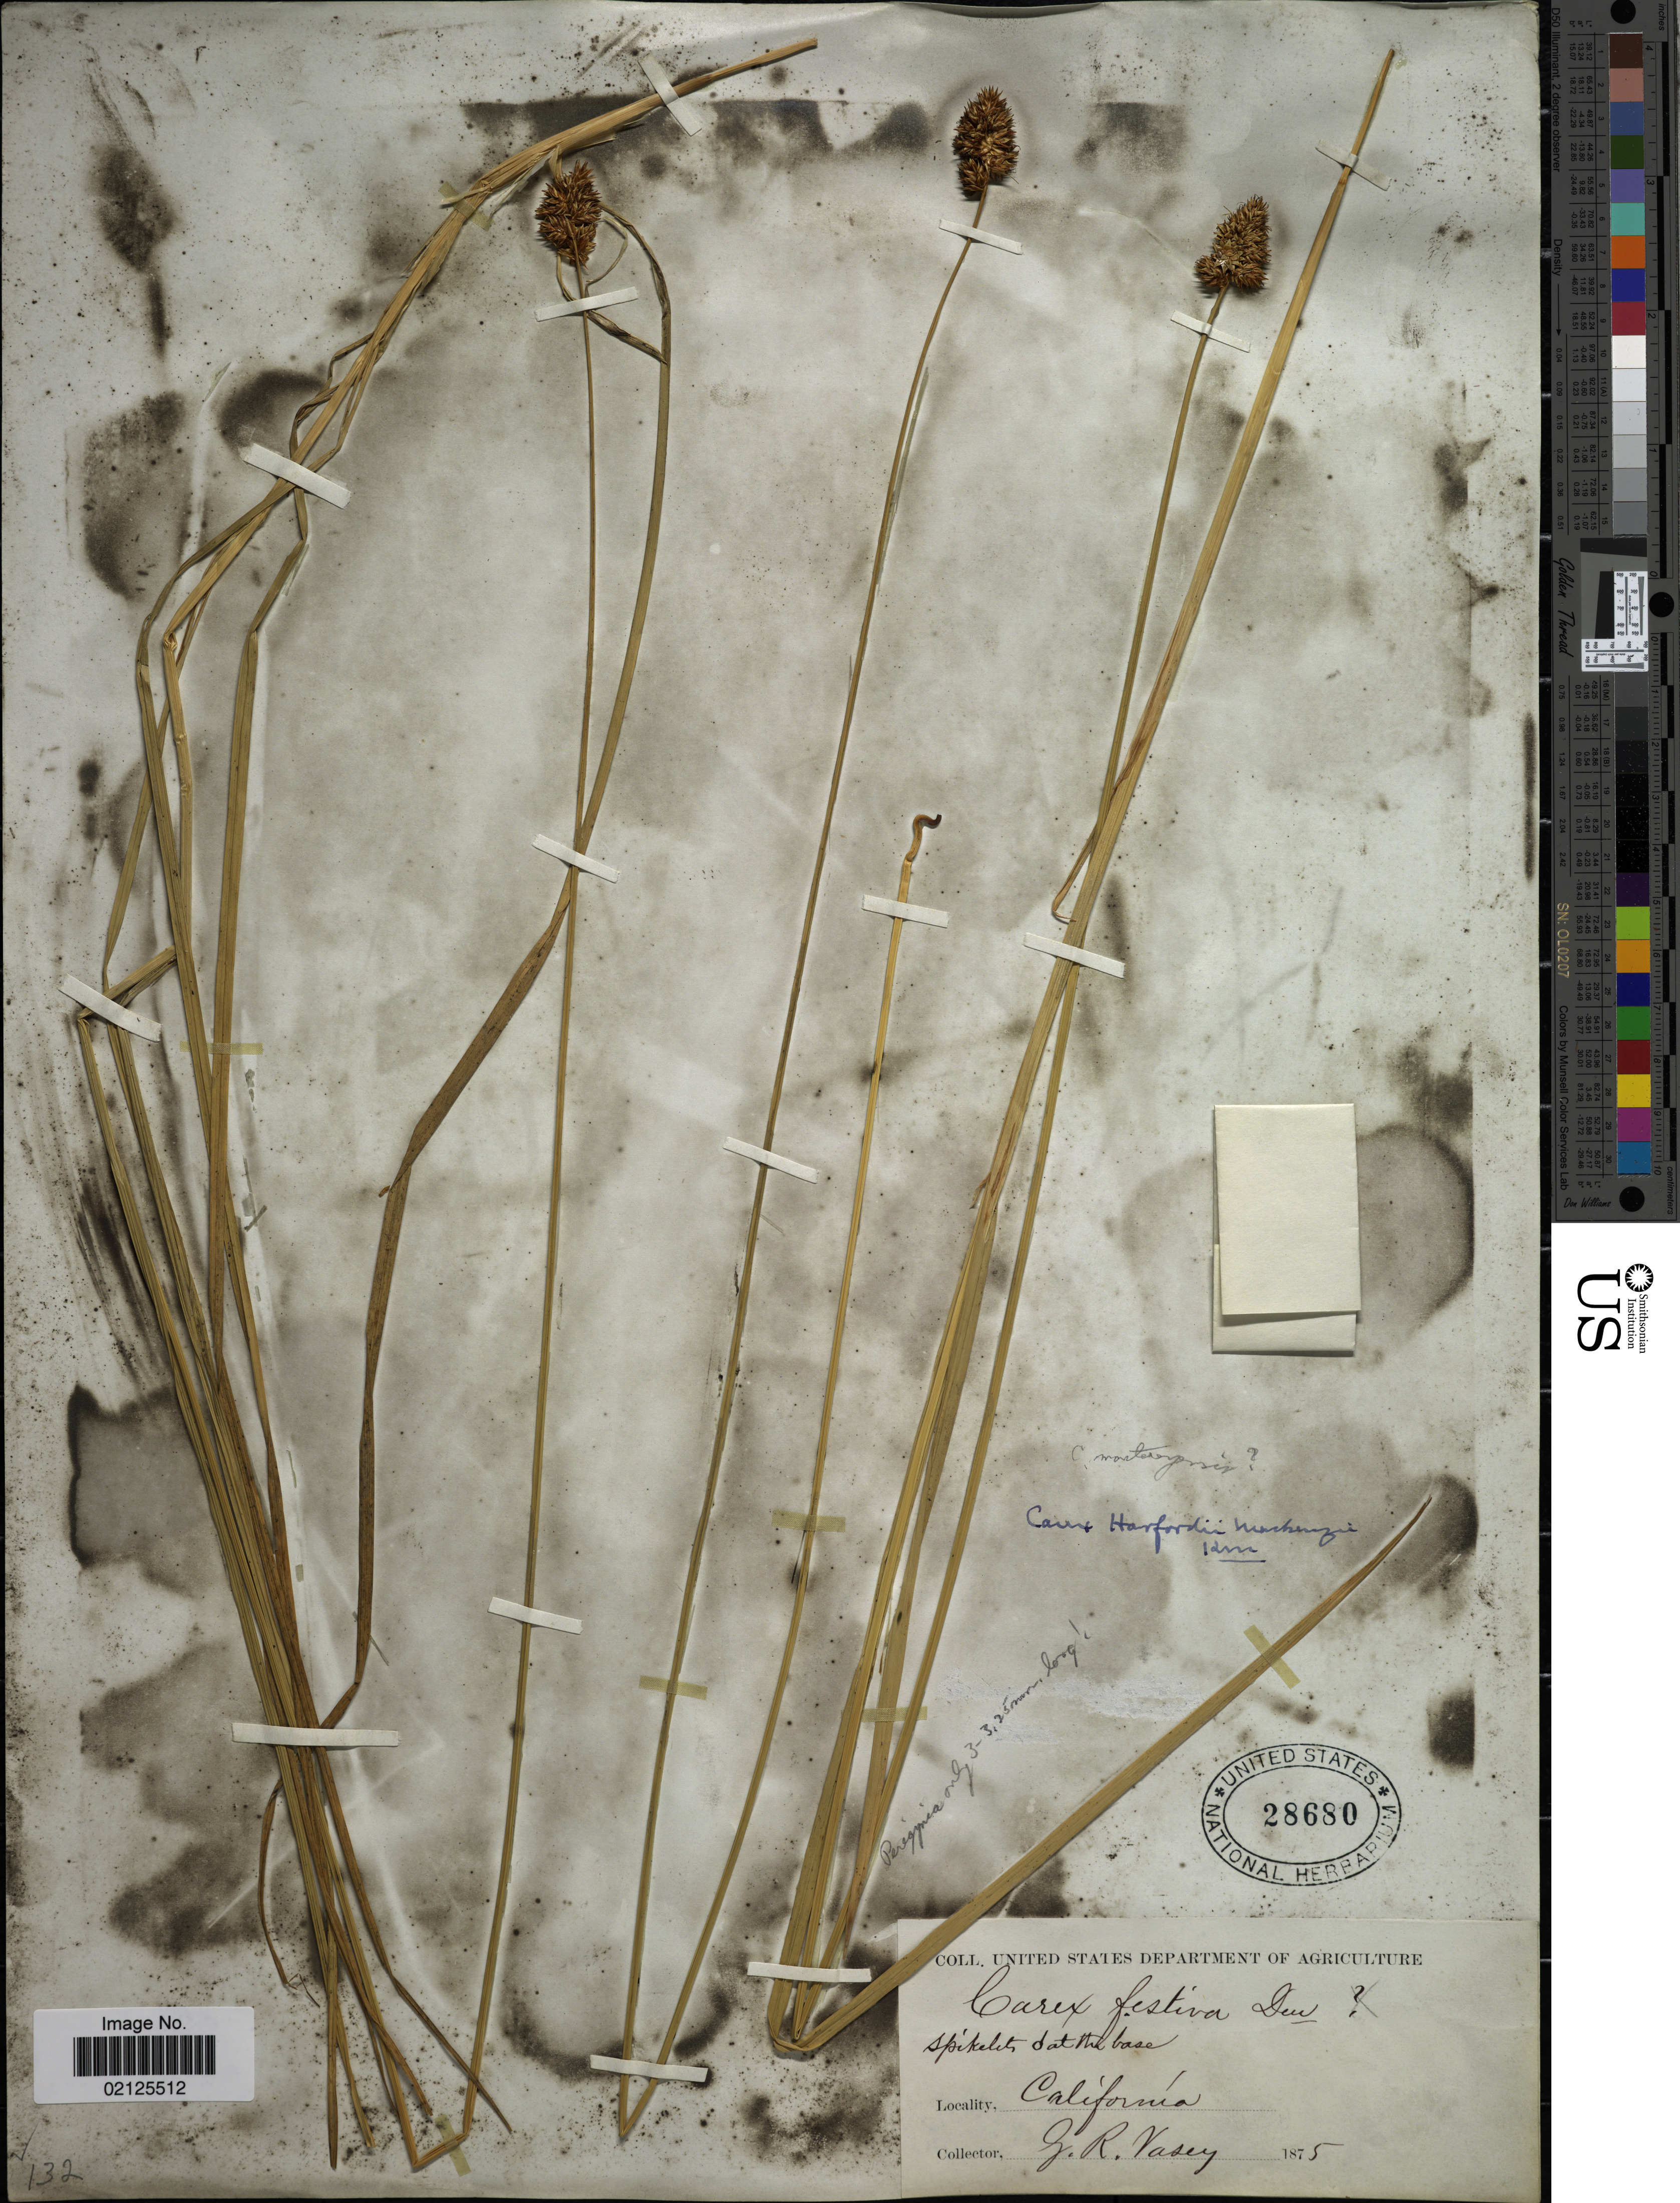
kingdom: Plantae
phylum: Tracheophyta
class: Liliopsida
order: Poales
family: Cyperaceae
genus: Carex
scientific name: Carex harfordii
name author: Mack.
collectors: G. R. Vasey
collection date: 1875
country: United States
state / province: California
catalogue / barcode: US 28680